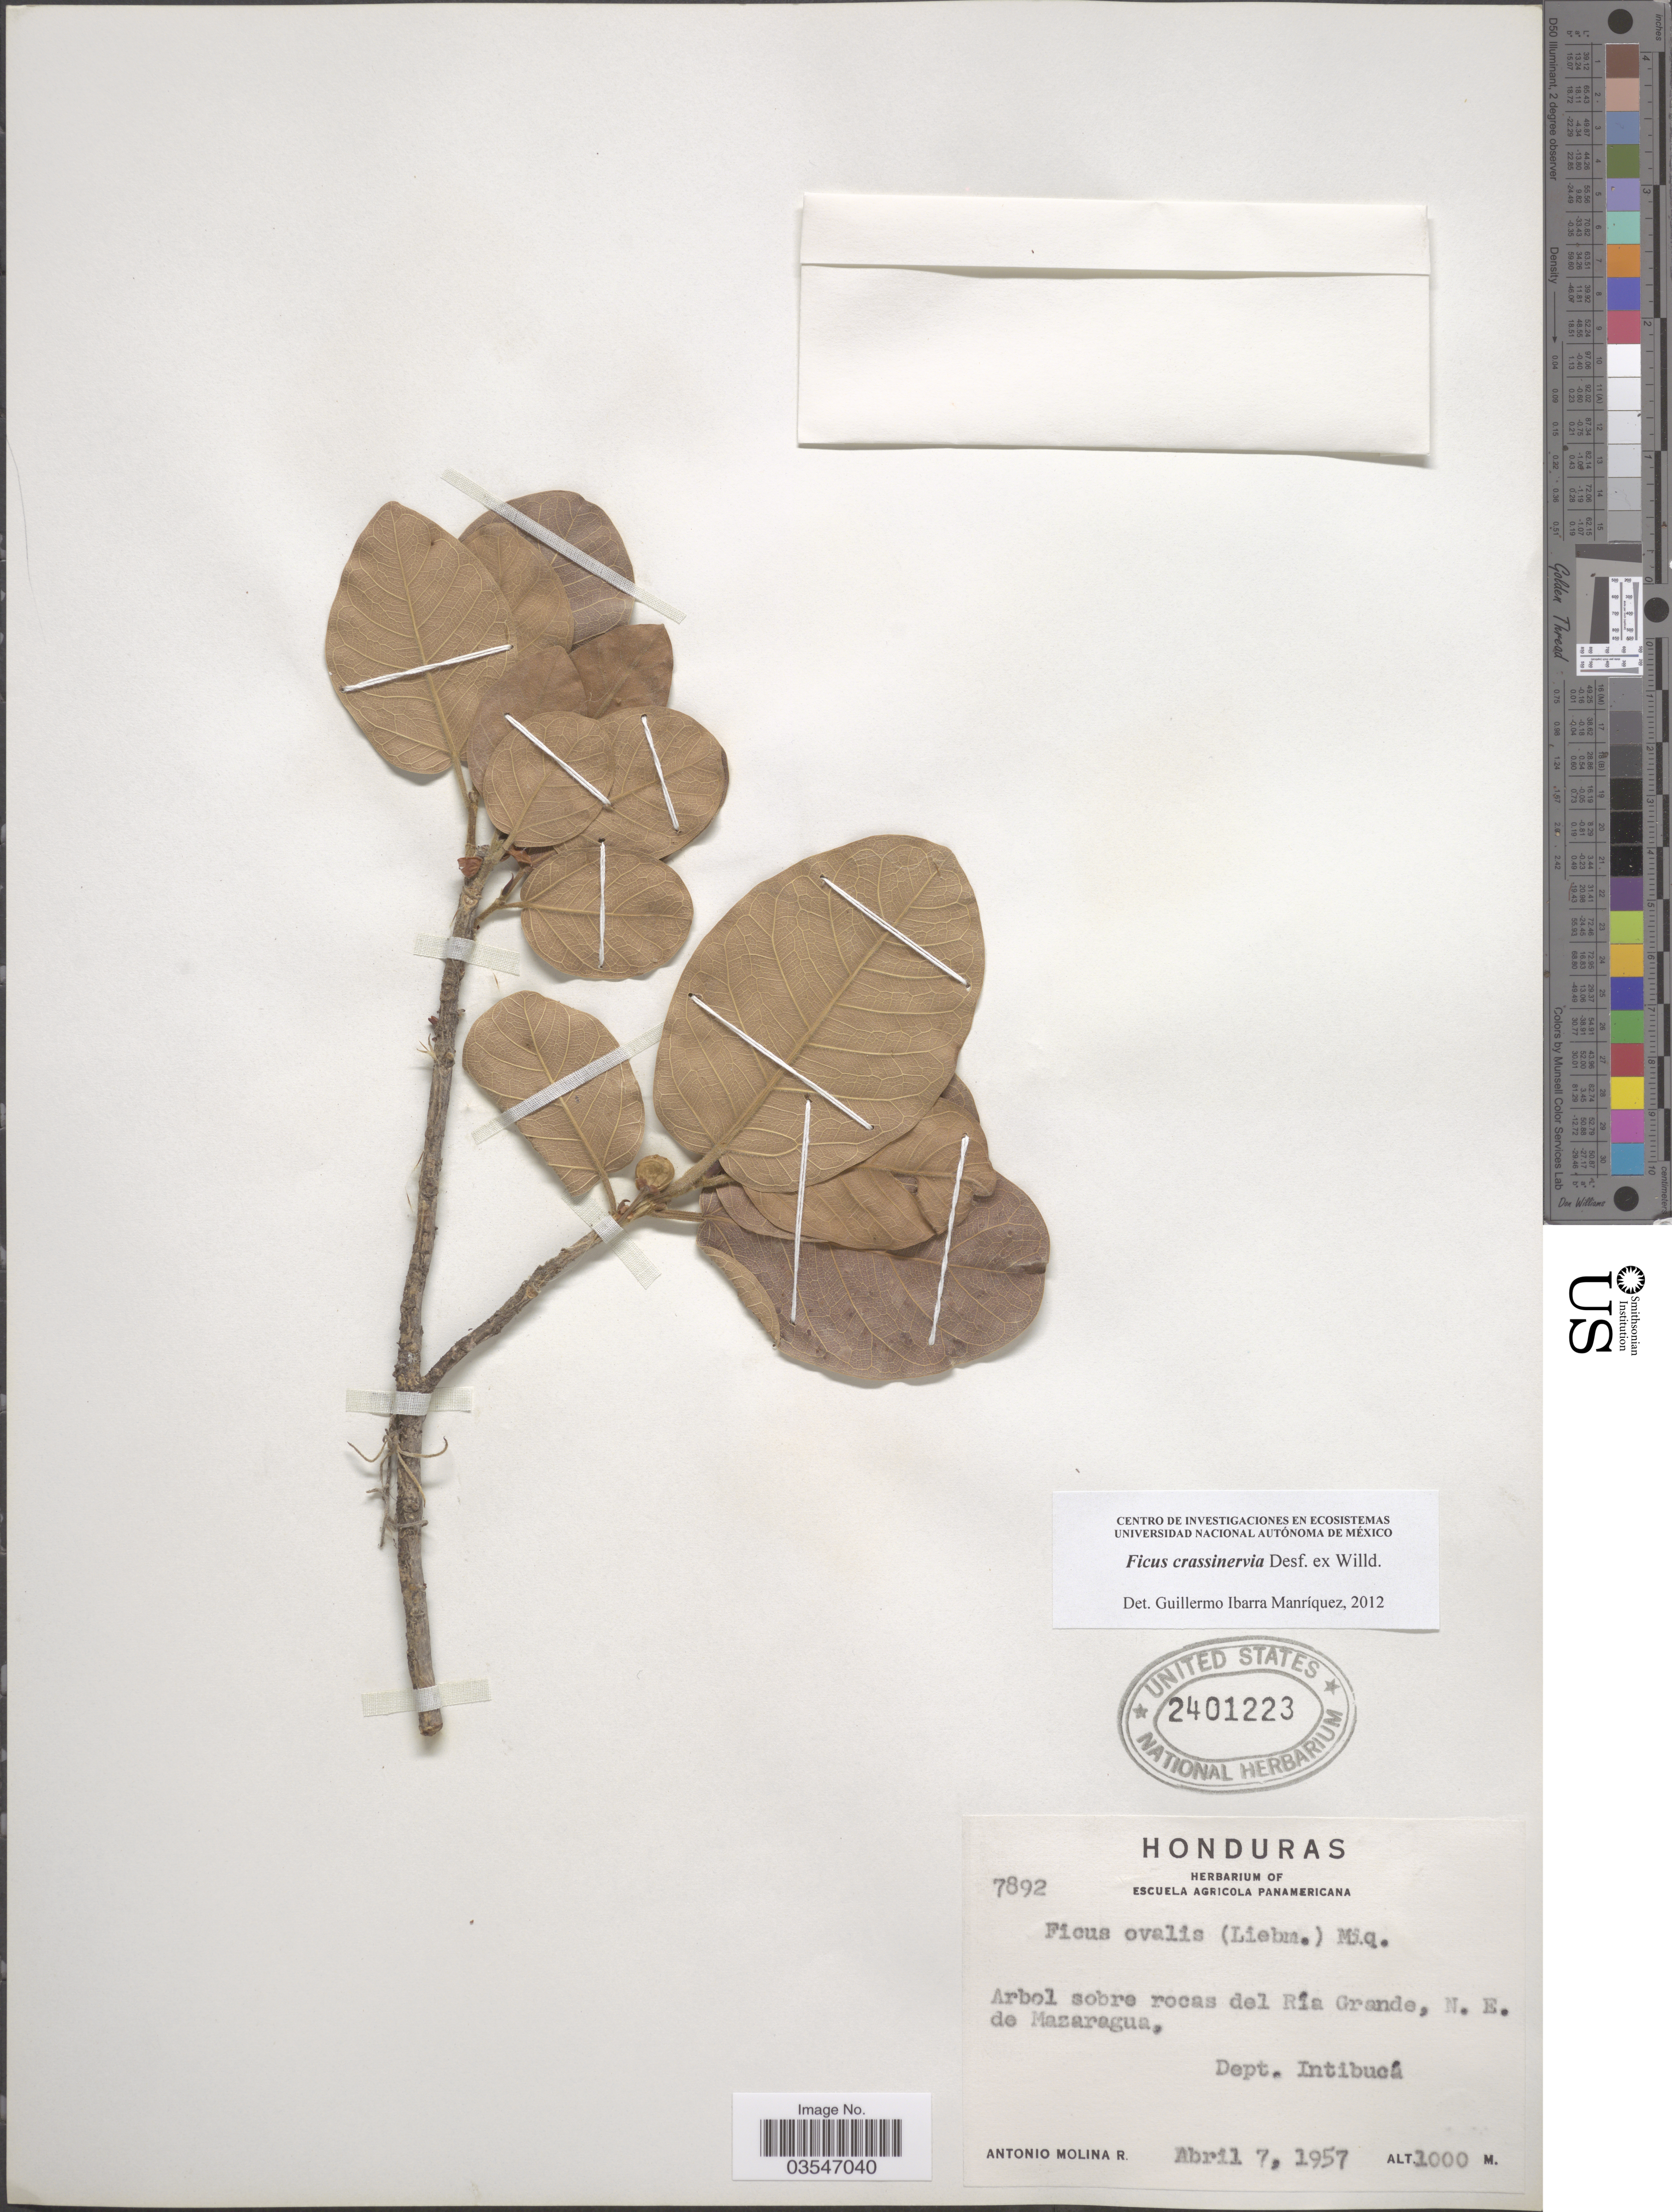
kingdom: Plantae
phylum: Tracheophyta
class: Magnoliopsida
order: Rosales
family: Moraceae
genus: Ficus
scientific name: Ficus crassinervia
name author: Desf. ex Willd.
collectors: A. Molina R.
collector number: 7892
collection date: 1957-04-07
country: Honduras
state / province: Intibuca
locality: Ría Grande, N. E. de Mazaragua, Dept. Intibucá.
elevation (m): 1000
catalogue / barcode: US 2401223